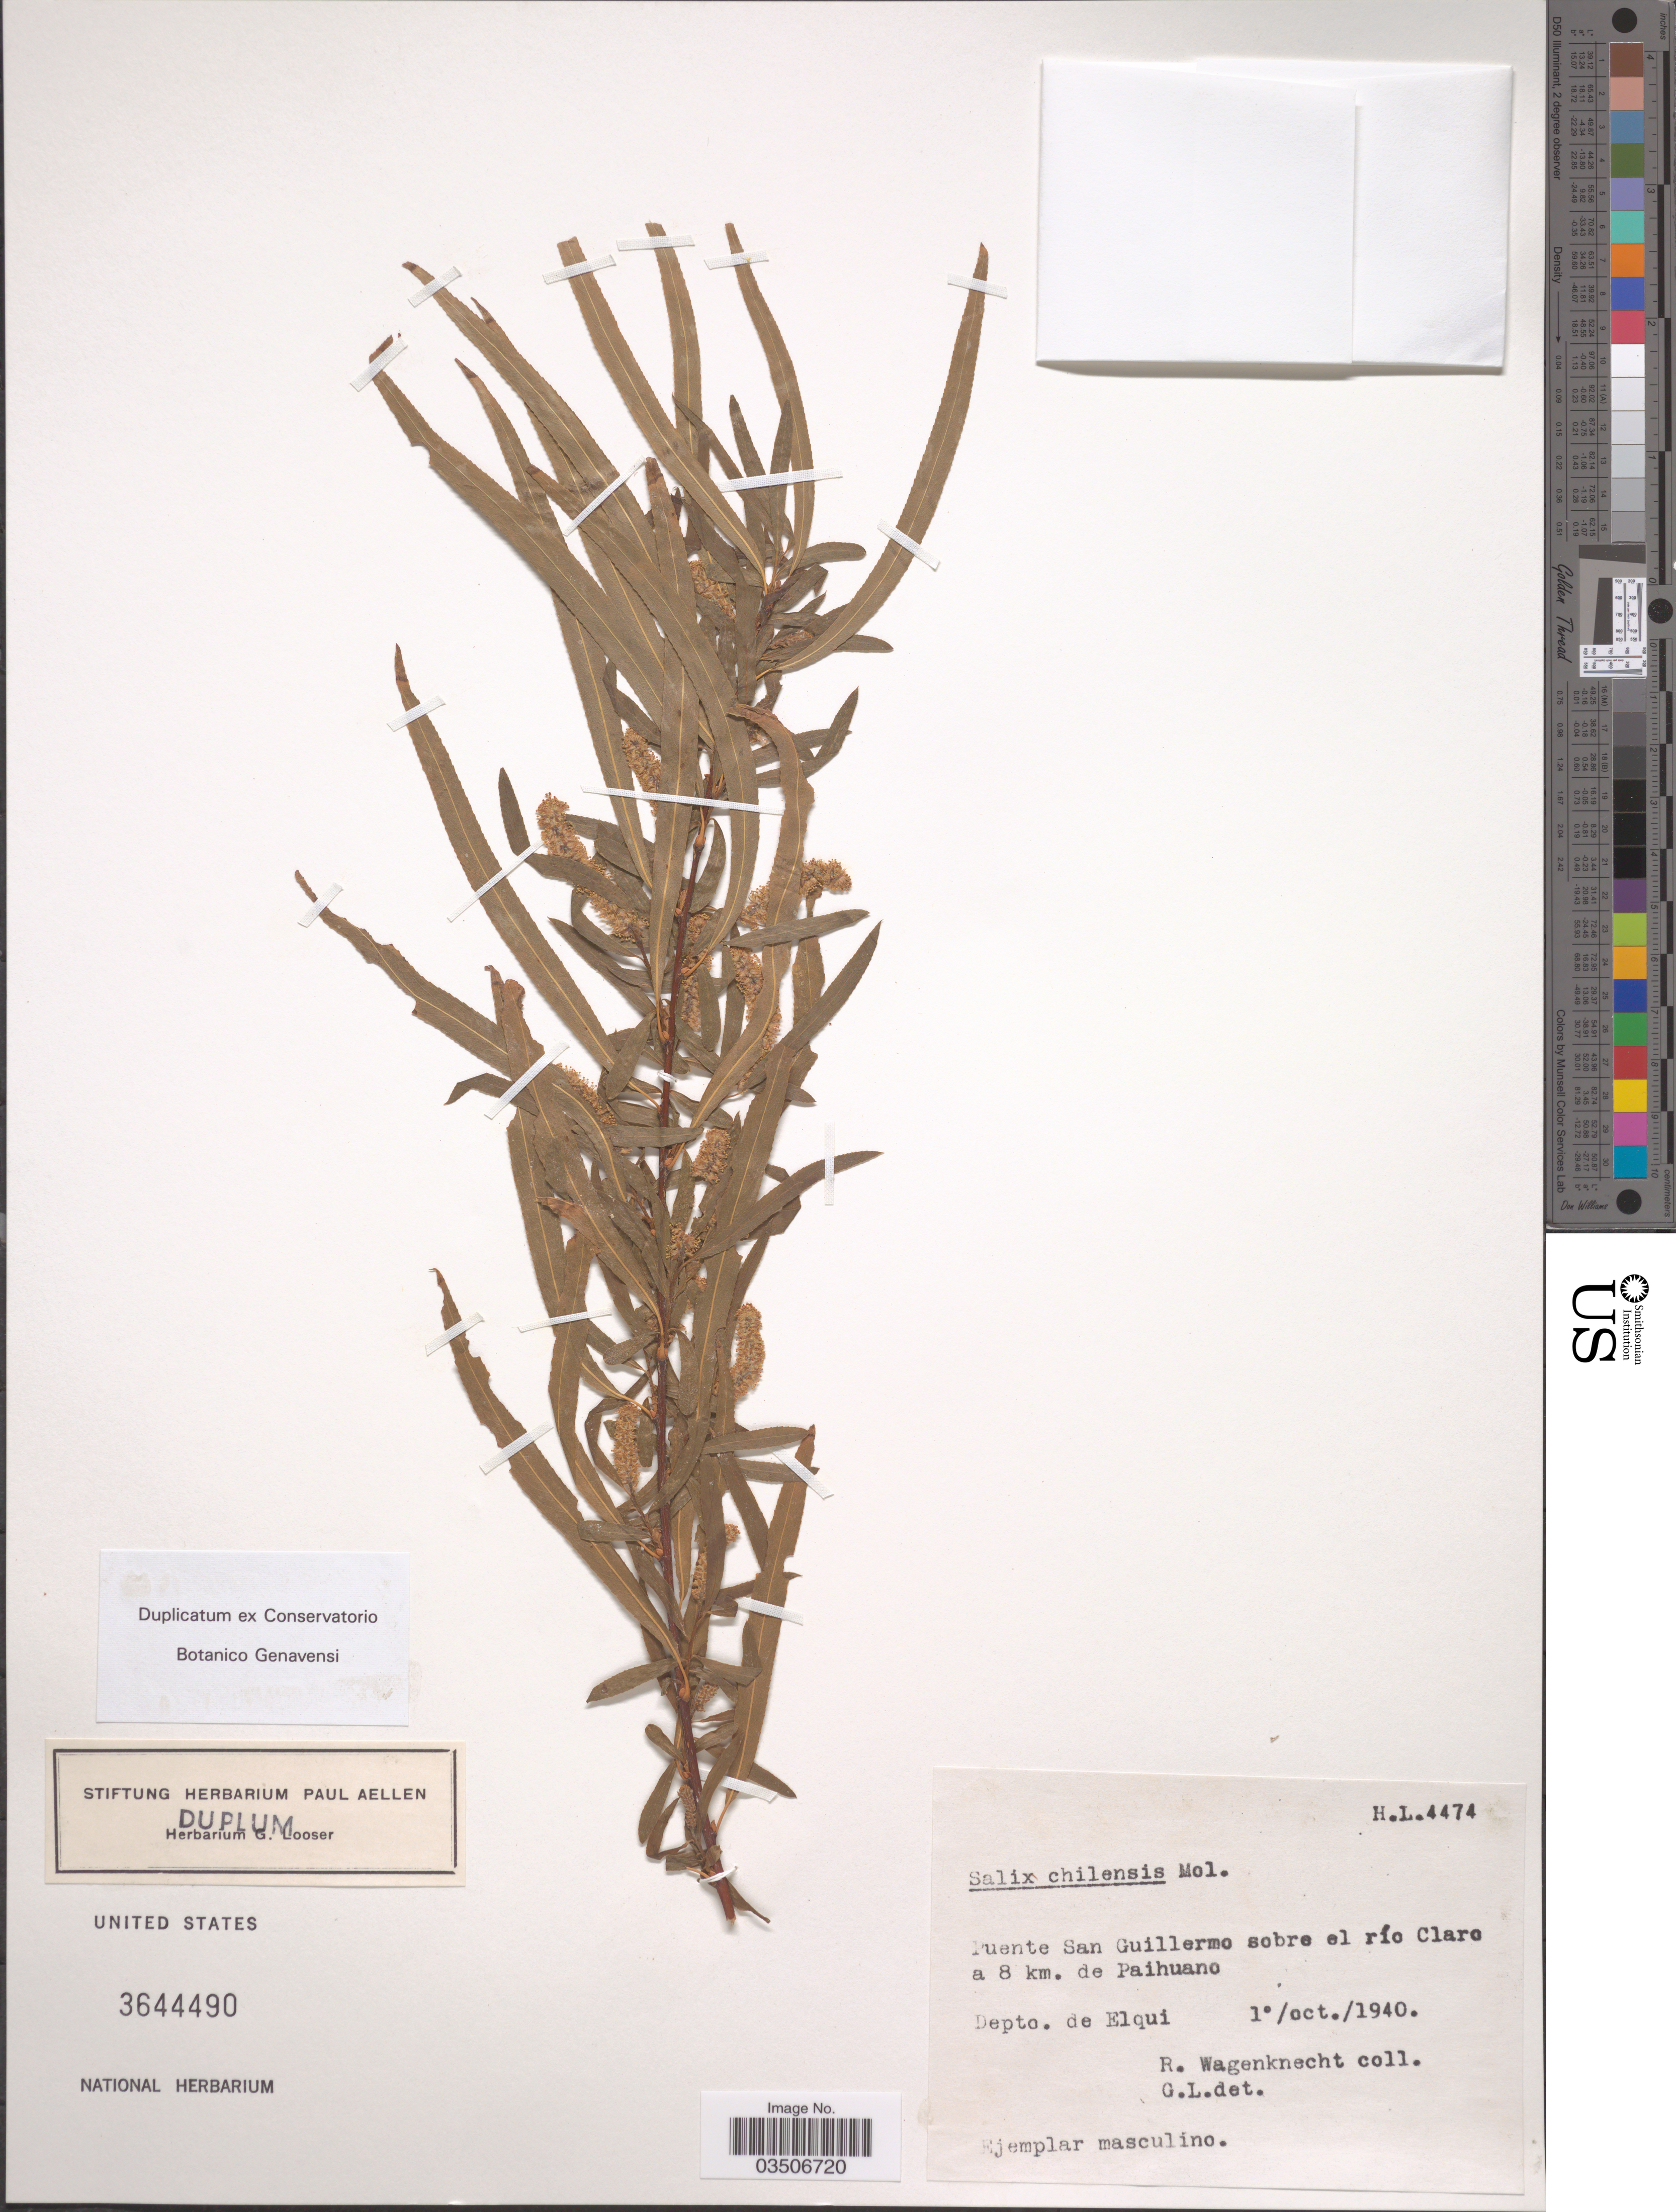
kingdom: Plantae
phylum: Tracheophyta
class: Magnoliopsida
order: Malpighiales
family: Salicaceae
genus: Salix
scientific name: Salix humboldtiana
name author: Willd.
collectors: R. Wagenknecht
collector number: H.L.4474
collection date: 1940-10-10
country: Chile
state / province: Coquimbo (IV)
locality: Puente San Guillermo sobre el río Claro a 8 km. de Paihuano. Depto. de Elqui.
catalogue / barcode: US 3644490